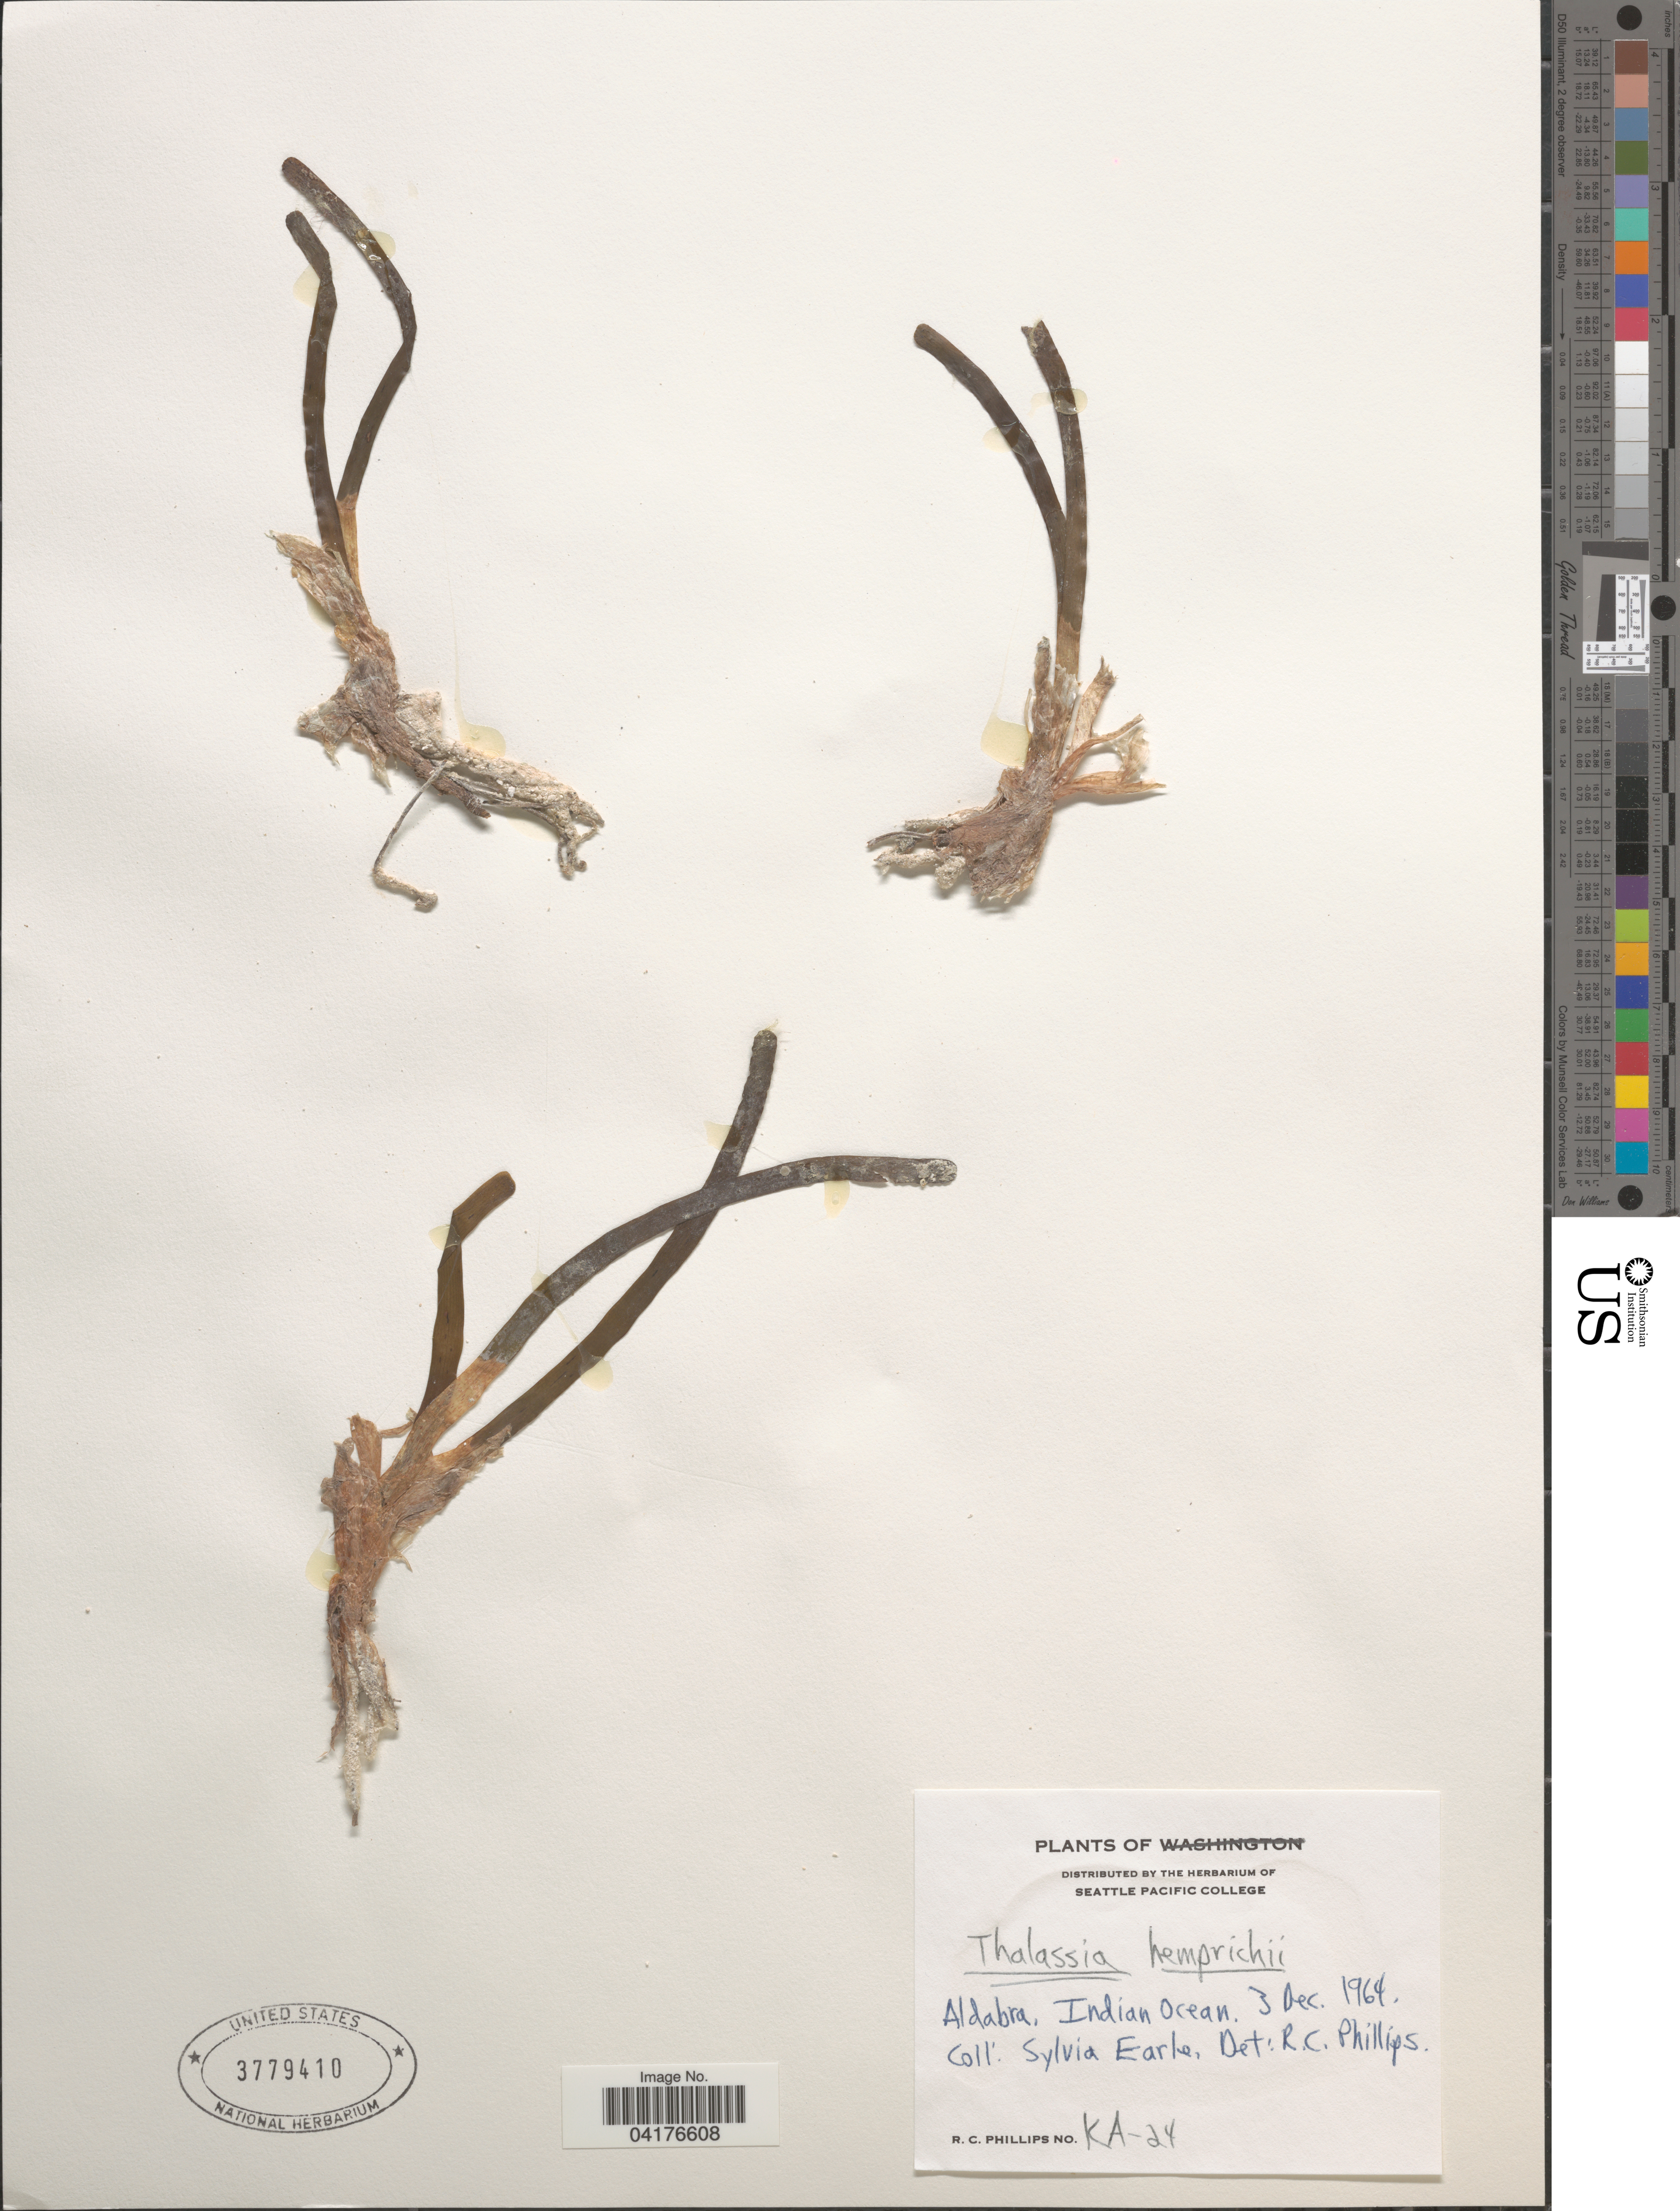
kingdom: Plantae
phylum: Tracheophyta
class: Liliopsida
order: Alismatales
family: Hydrocharitaceae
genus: Thalassia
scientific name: Thalassia hemprichii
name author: Asch.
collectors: S. A. Earle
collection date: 1964-12-03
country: Seychelles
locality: Aldabra, Indian Ocean.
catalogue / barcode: US 3779410